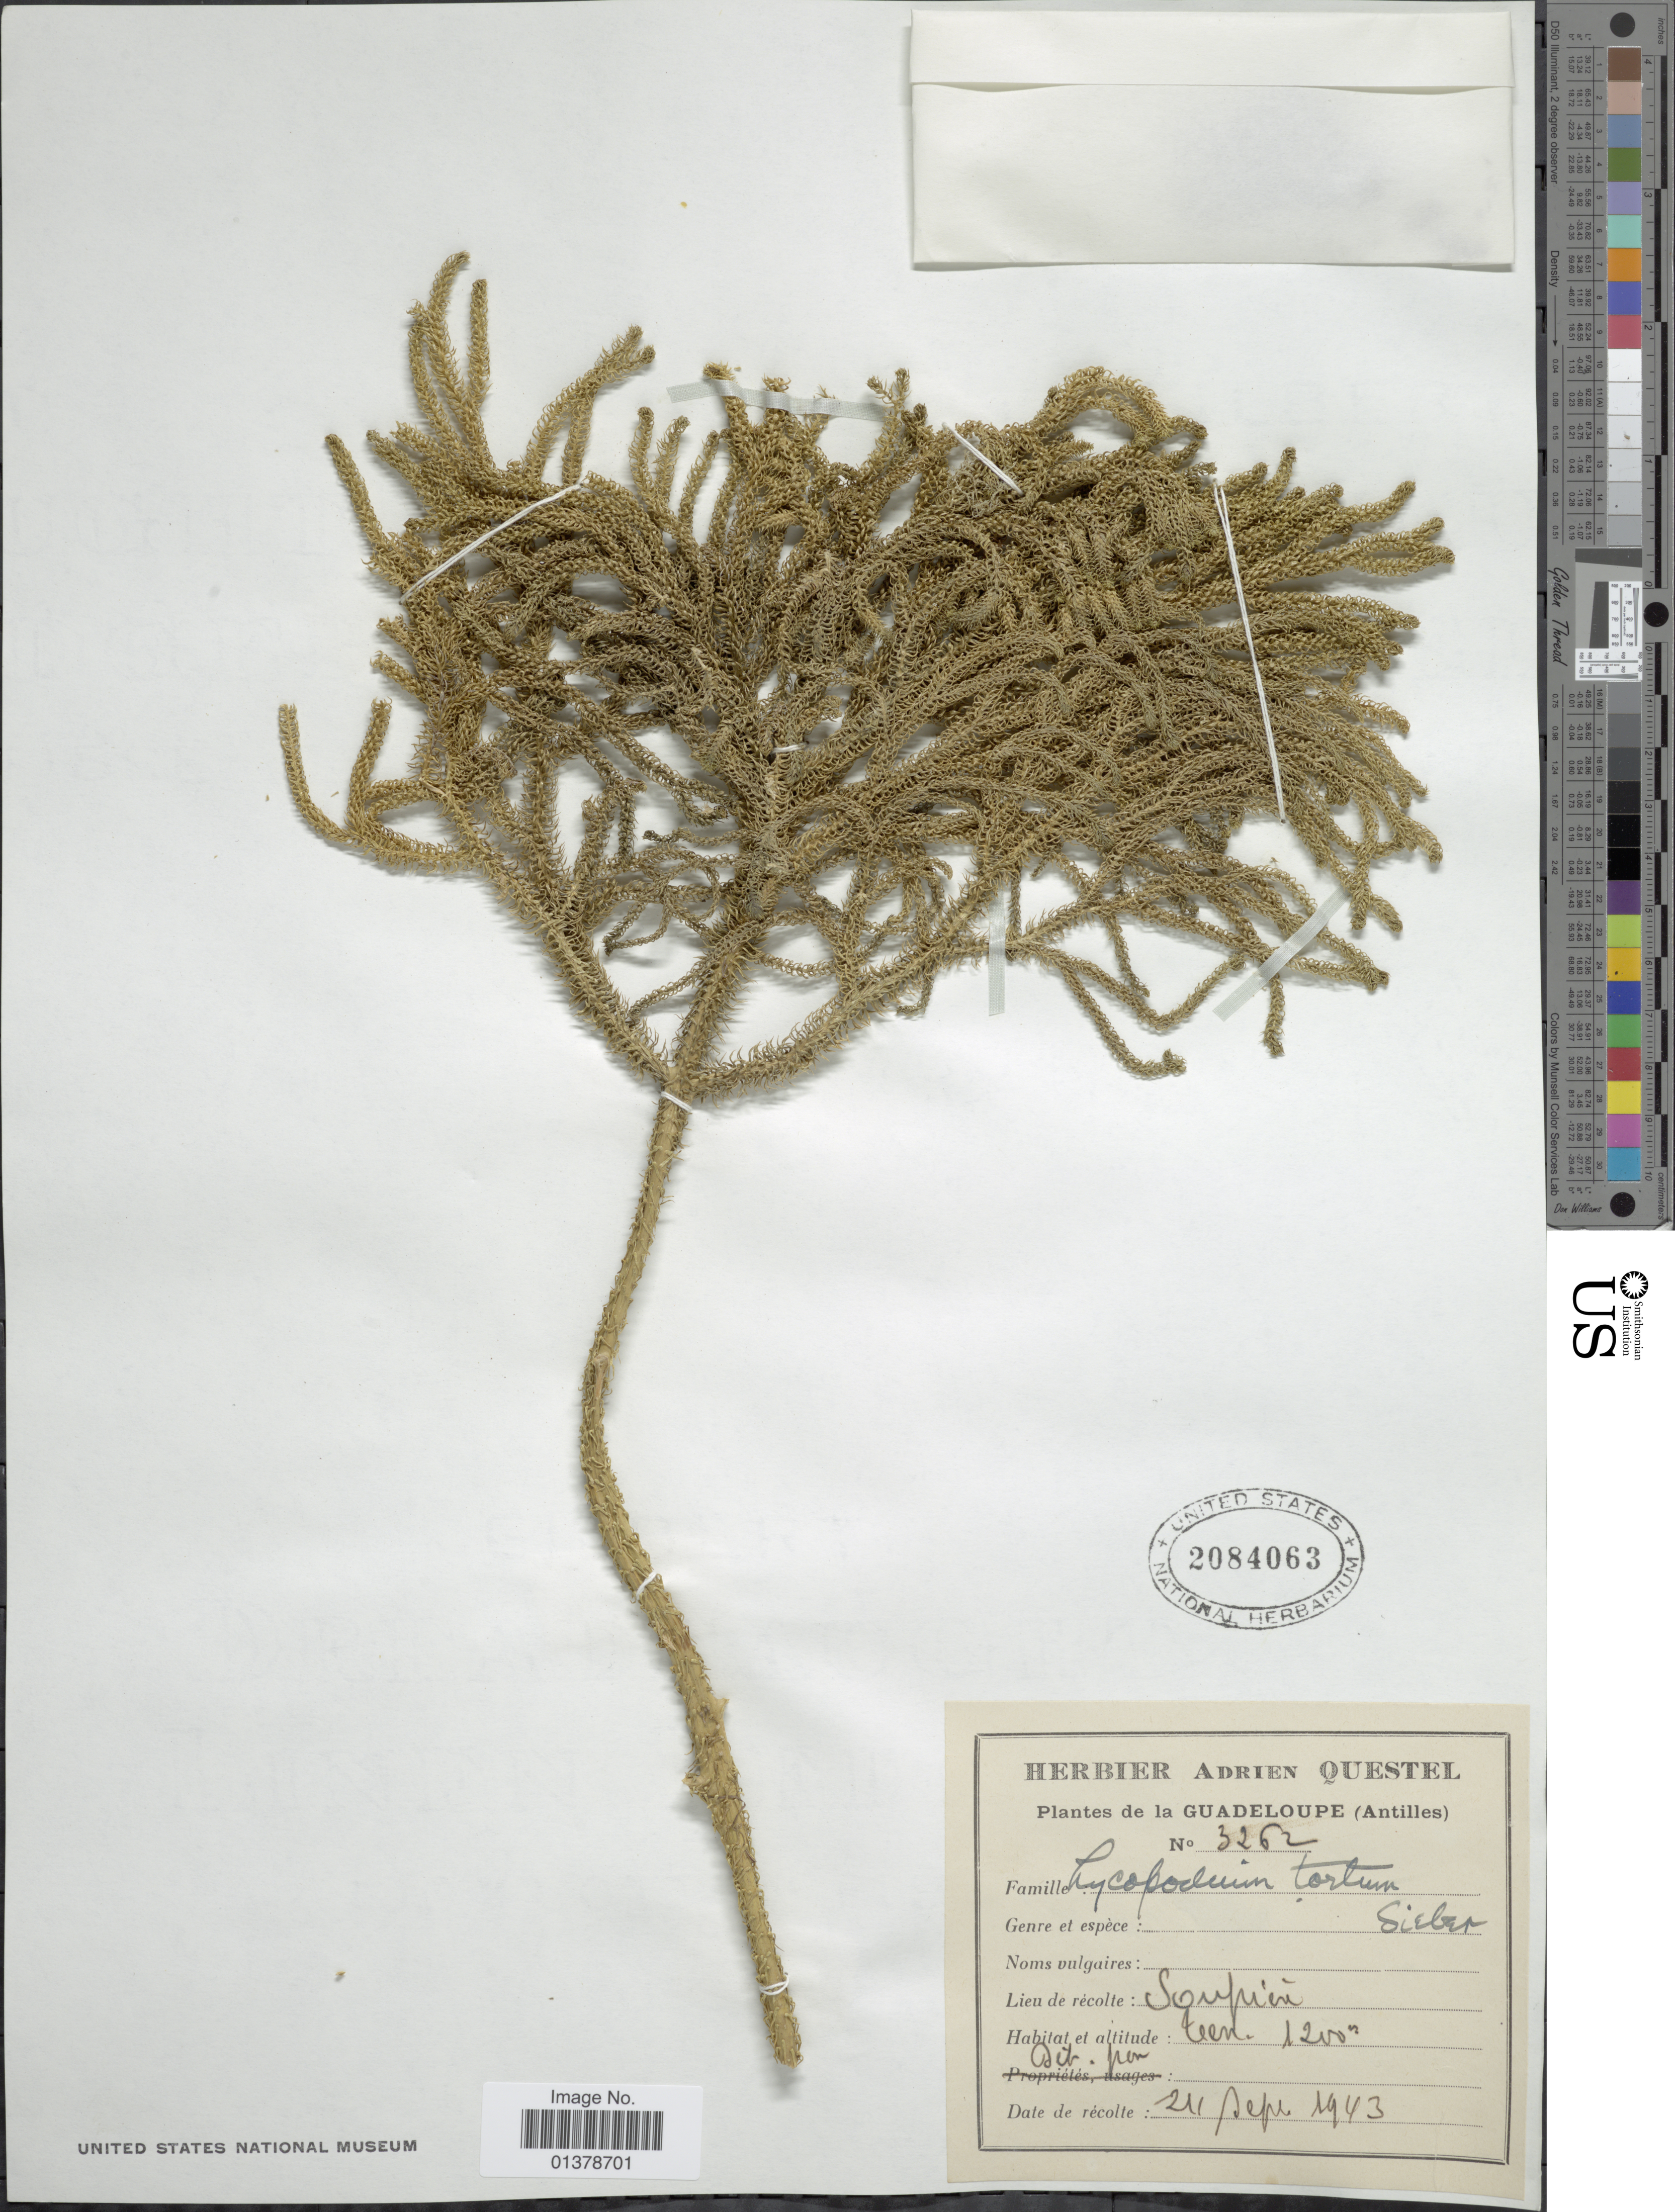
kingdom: Plantae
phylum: Tracheophyta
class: Lycopodiopsida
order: Lycopodiales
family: Lycopodiaceae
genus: Palhinhaea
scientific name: Palhinhaea torta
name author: (Sieber ex Underw. & F.E. Lloyd) Christenh.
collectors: A. Questel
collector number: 3262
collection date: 1943-09-24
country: Guadeloupe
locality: Soufrière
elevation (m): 1200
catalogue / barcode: US 2084063